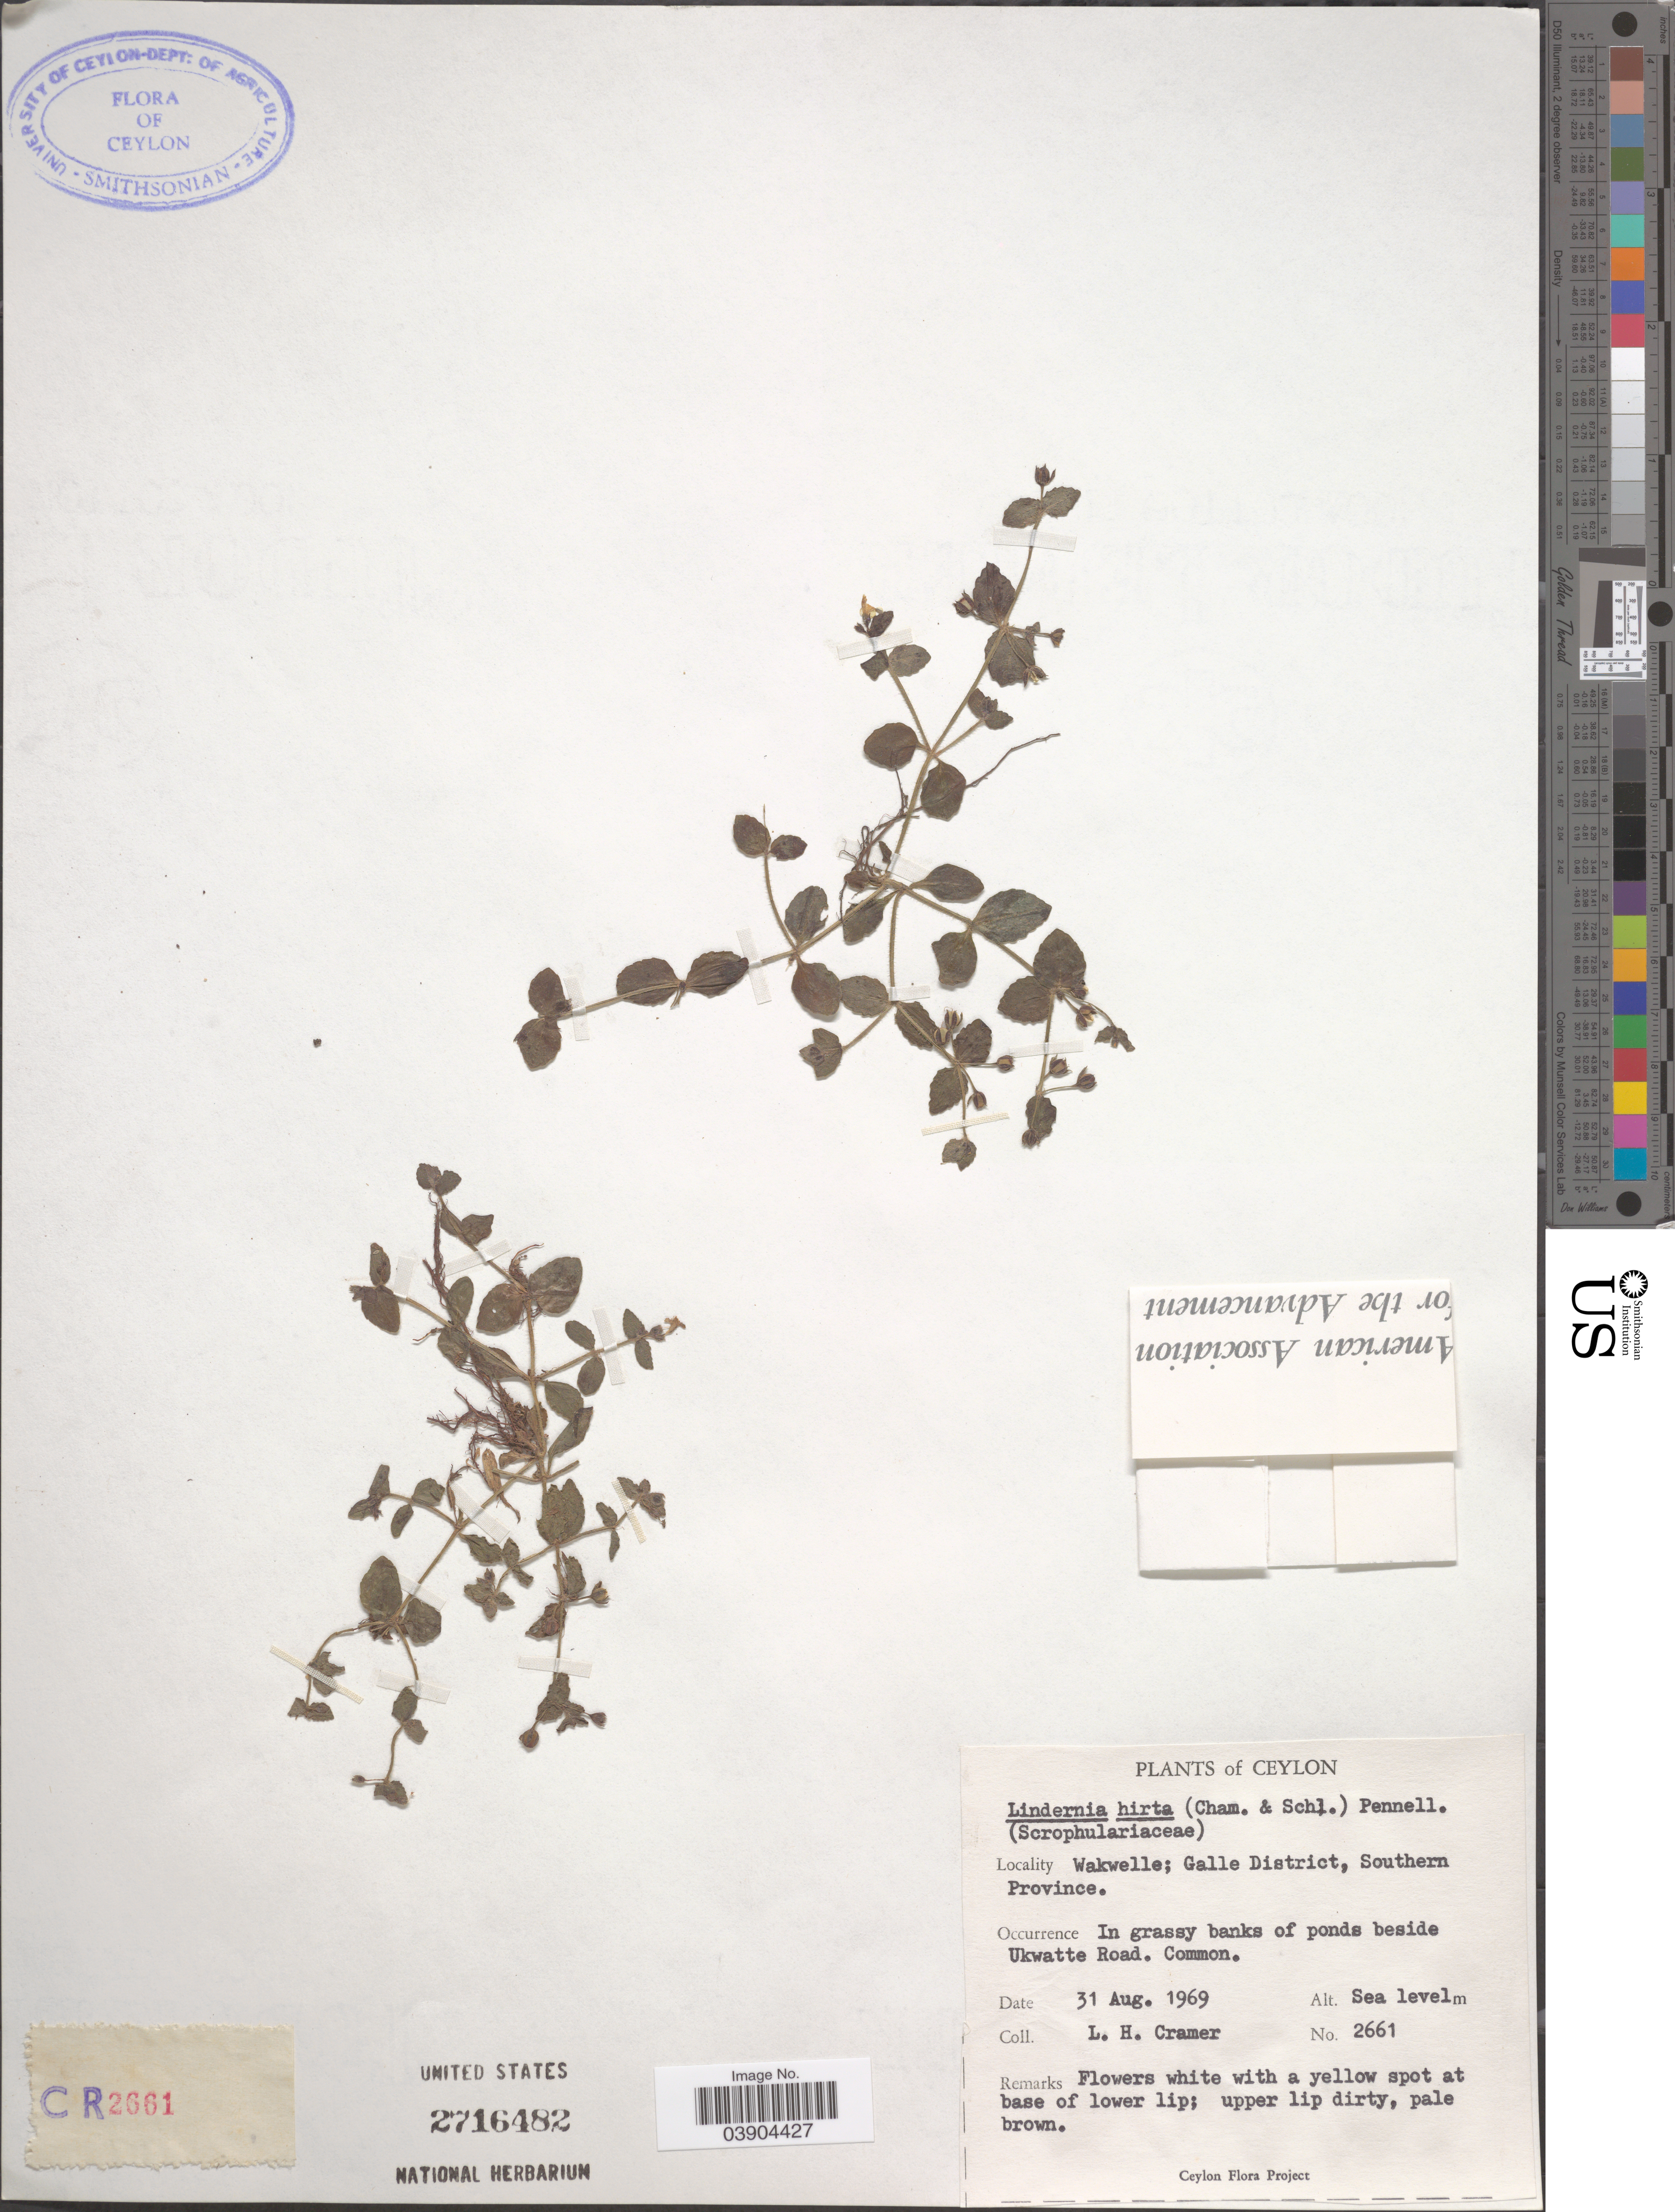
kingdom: Plantae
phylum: Tracheophyta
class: Magnoliopsida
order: Lamiales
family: Linderniaceae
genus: Lindernia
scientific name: Lindernia hirta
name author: (Cham. & Schltdl.) Pennell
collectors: L. H. Cramer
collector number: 2661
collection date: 1969-08-31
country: Sri Lanka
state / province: Southern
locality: Ceylon. Wakwelle; Galle District. In grassy banks of ponds beside Ukwatte Road.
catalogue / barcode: US 2716482